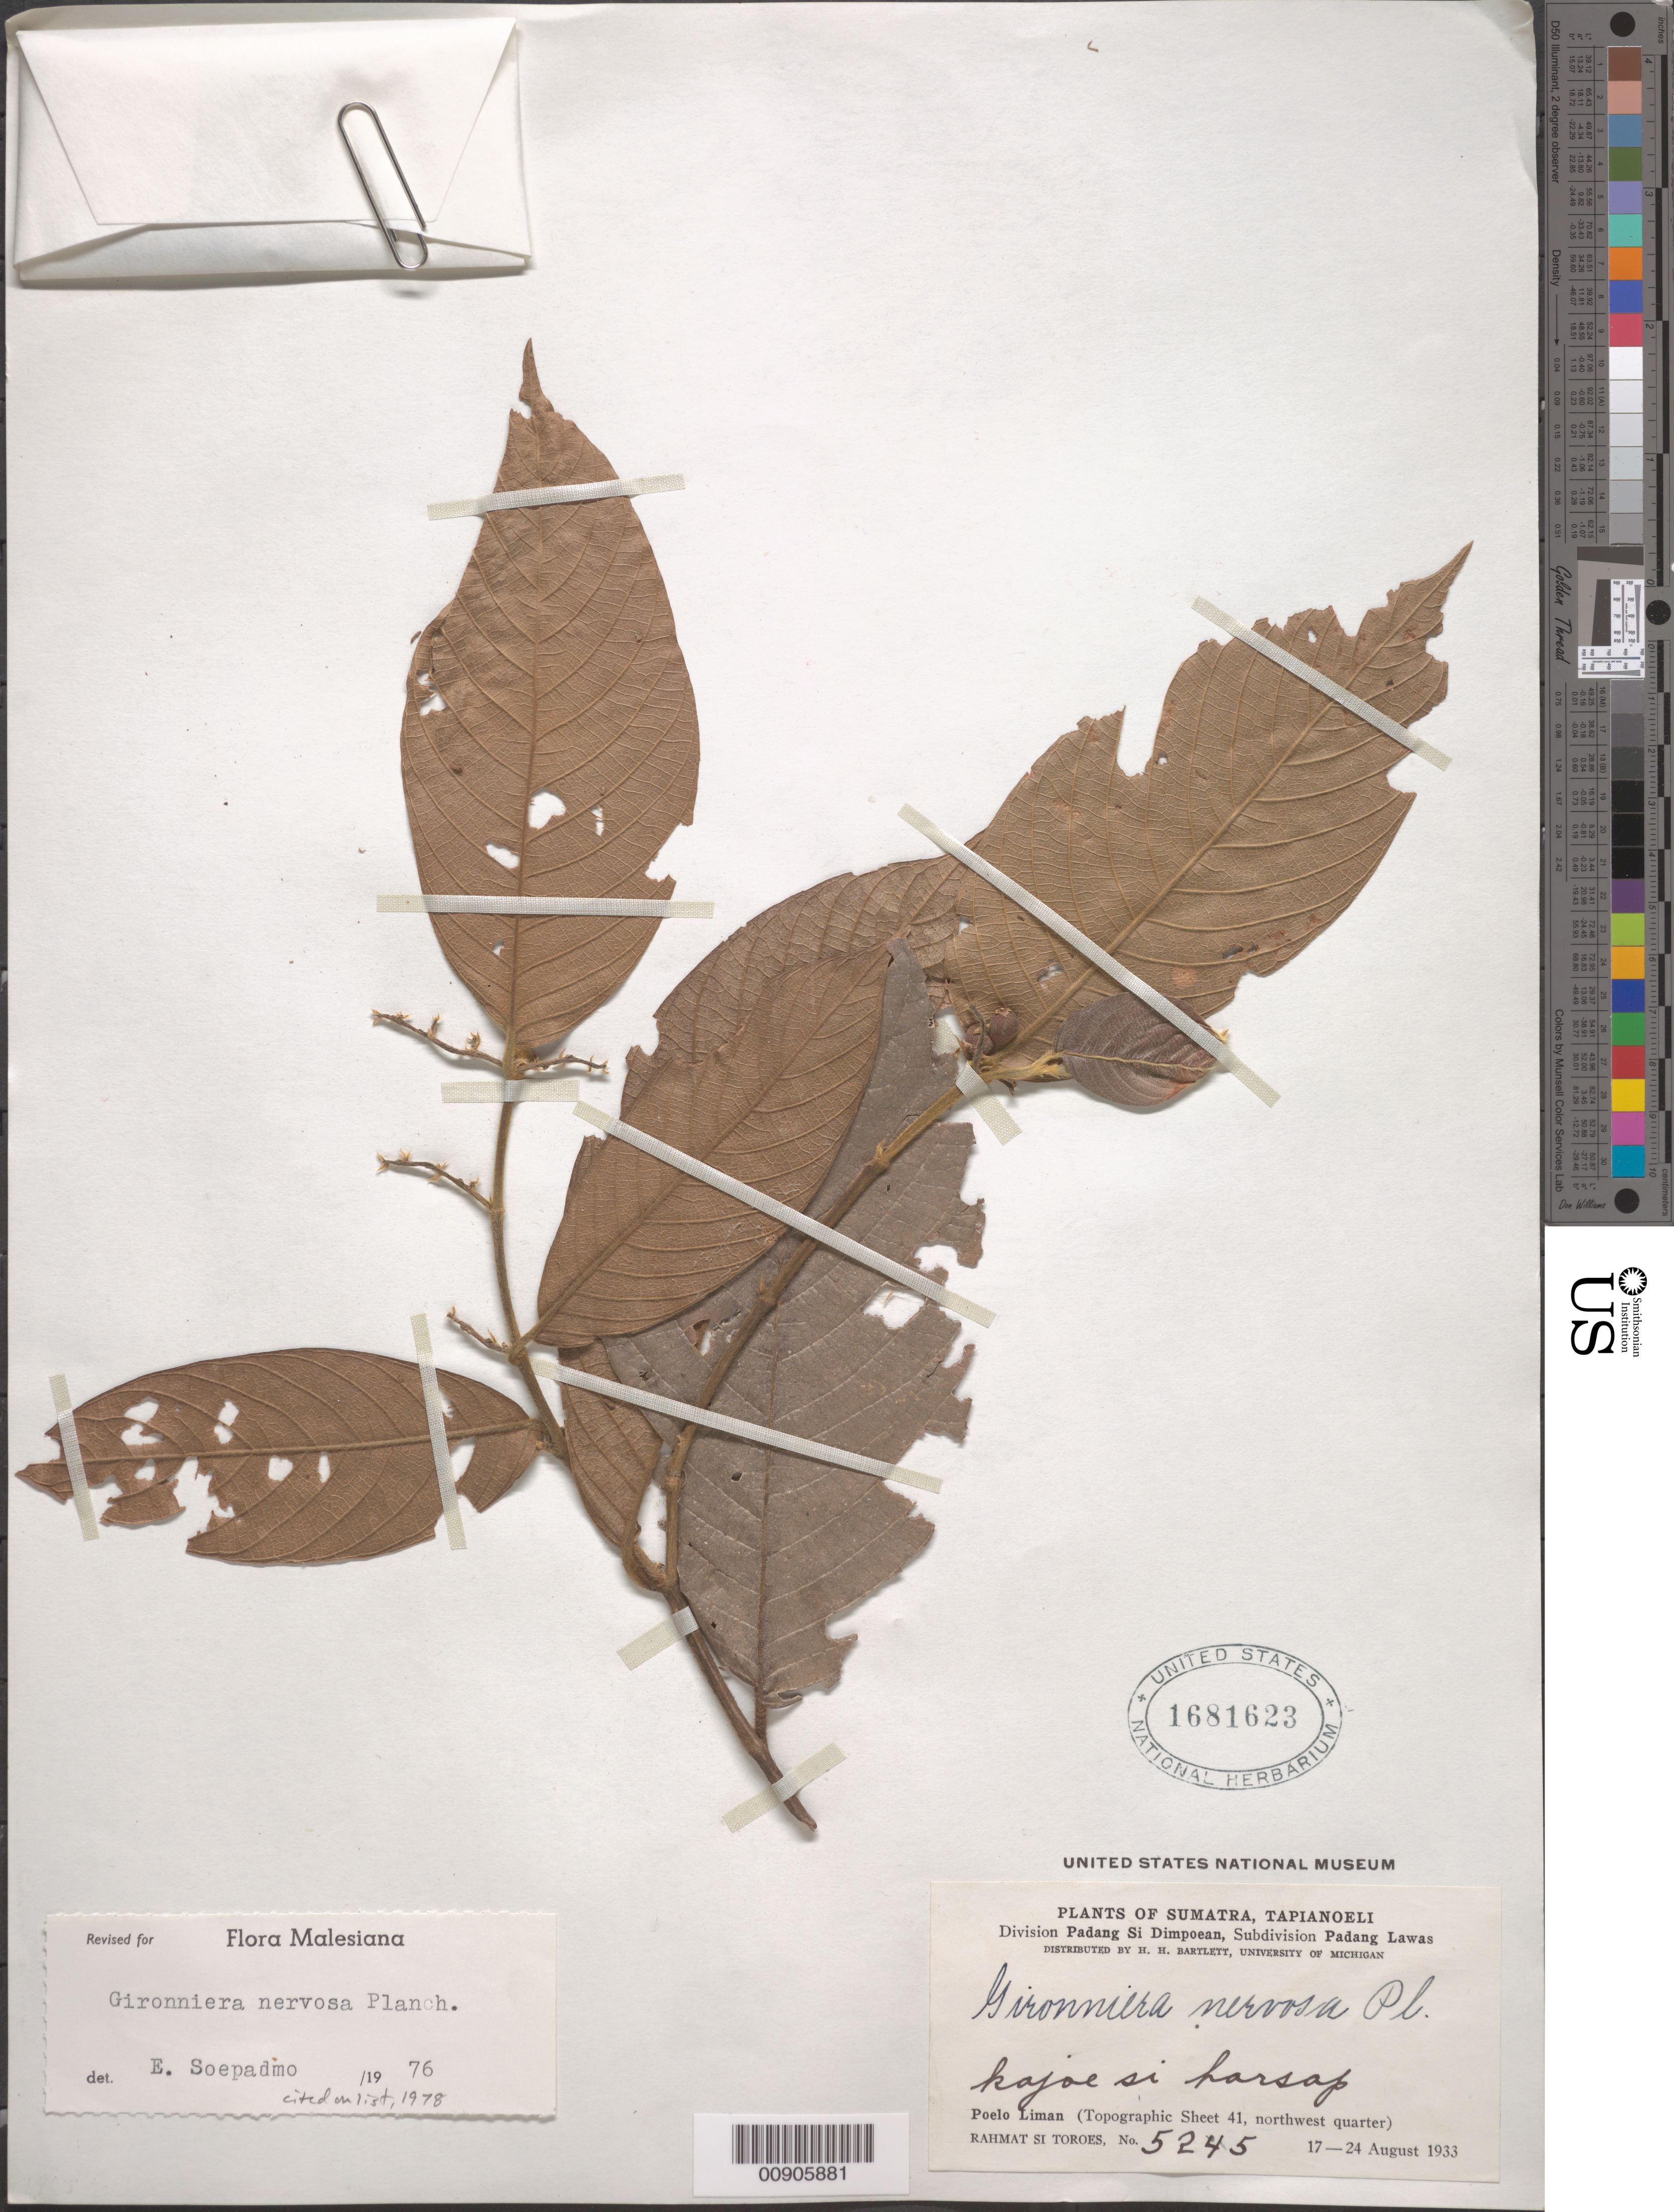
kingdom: Plantae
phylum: Tracheophyta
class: Magnoliopsida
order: Rosales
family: Cannabaceae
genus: Gironniera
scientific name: Gironniera nervosa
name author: Planch.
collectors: Rahmat Si Boeea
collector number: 5245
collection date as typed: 17 Aug 1933 to 24 Aug 1933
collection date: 1933-08-17/1933-08-24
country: Indonesia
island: Sumatra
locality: Poelo Liman.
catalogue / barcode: US 1681623